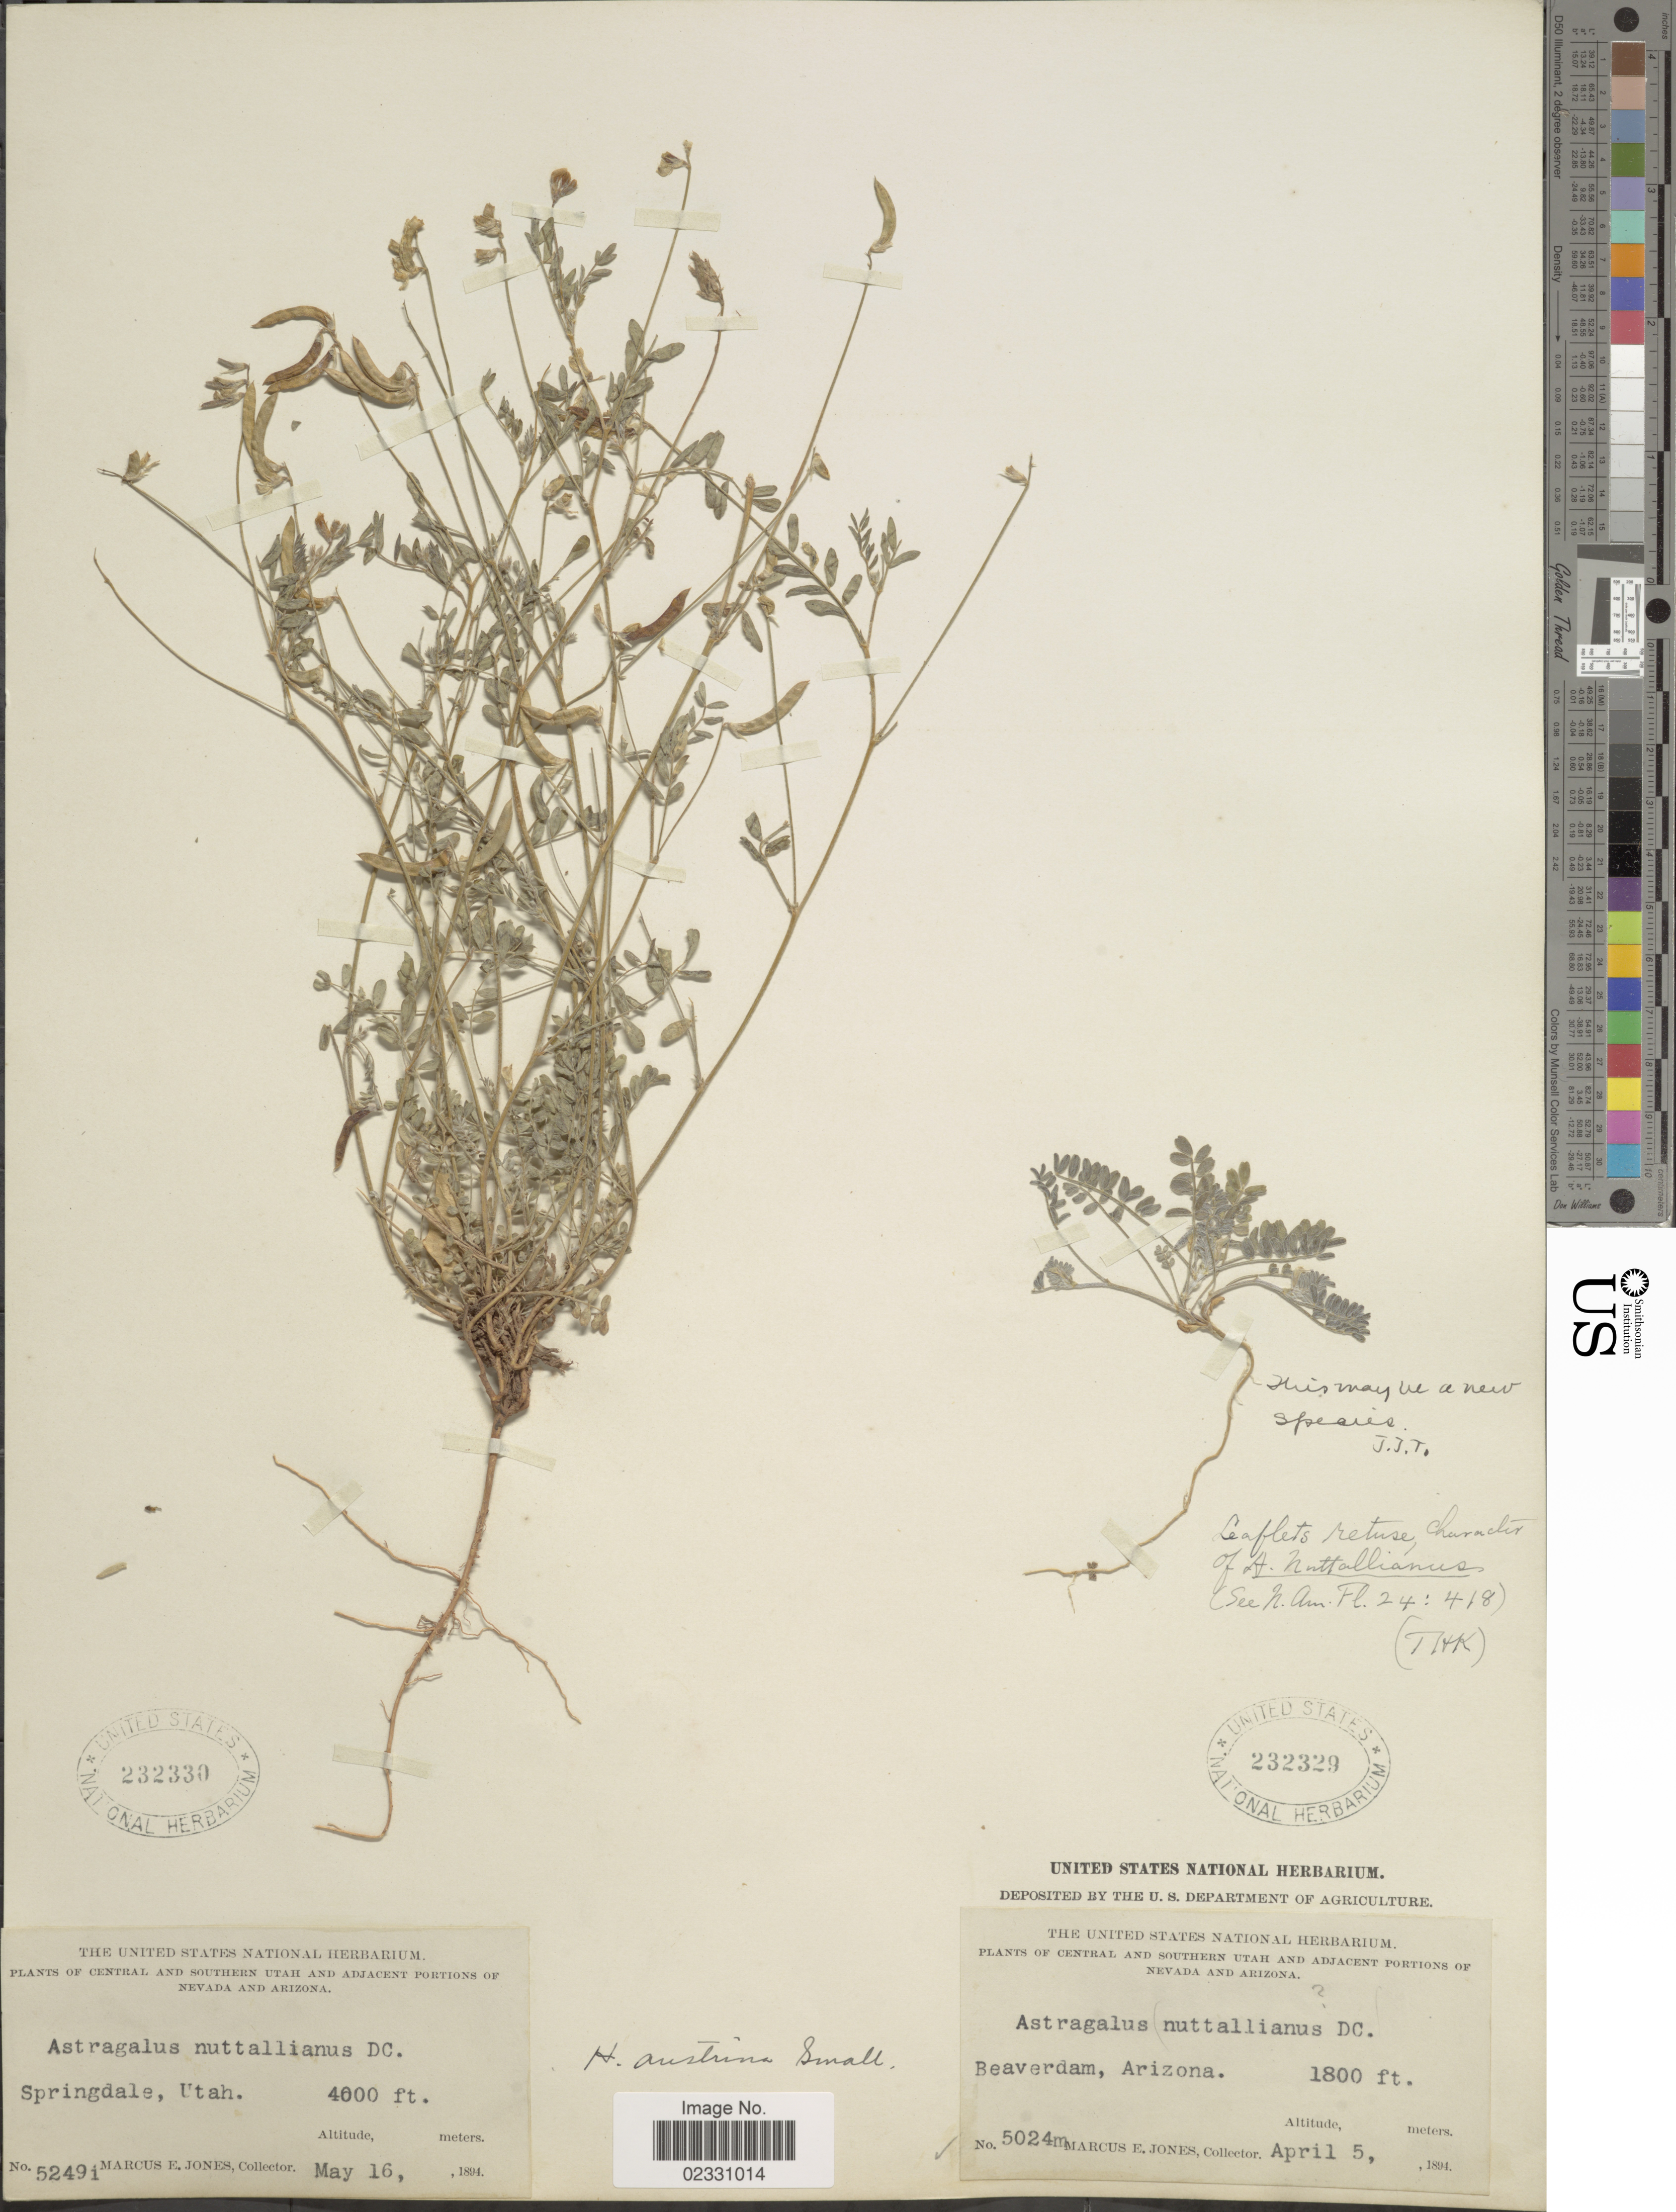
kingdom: Plantae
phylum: Tracheophyta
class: Magnoliopsida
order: Fabales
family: Fabaceae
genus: Astragalus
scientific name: Astragalus emoryanus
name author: (Rydb.) Cory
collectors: M. E. Jones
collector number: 52491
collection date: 1894-05-16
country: United States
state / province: Utah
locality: Central and Southern Utah and Adjacent Portion of Nevada and Arizona, Springdale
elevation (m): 1219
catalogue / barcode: US 232330-2